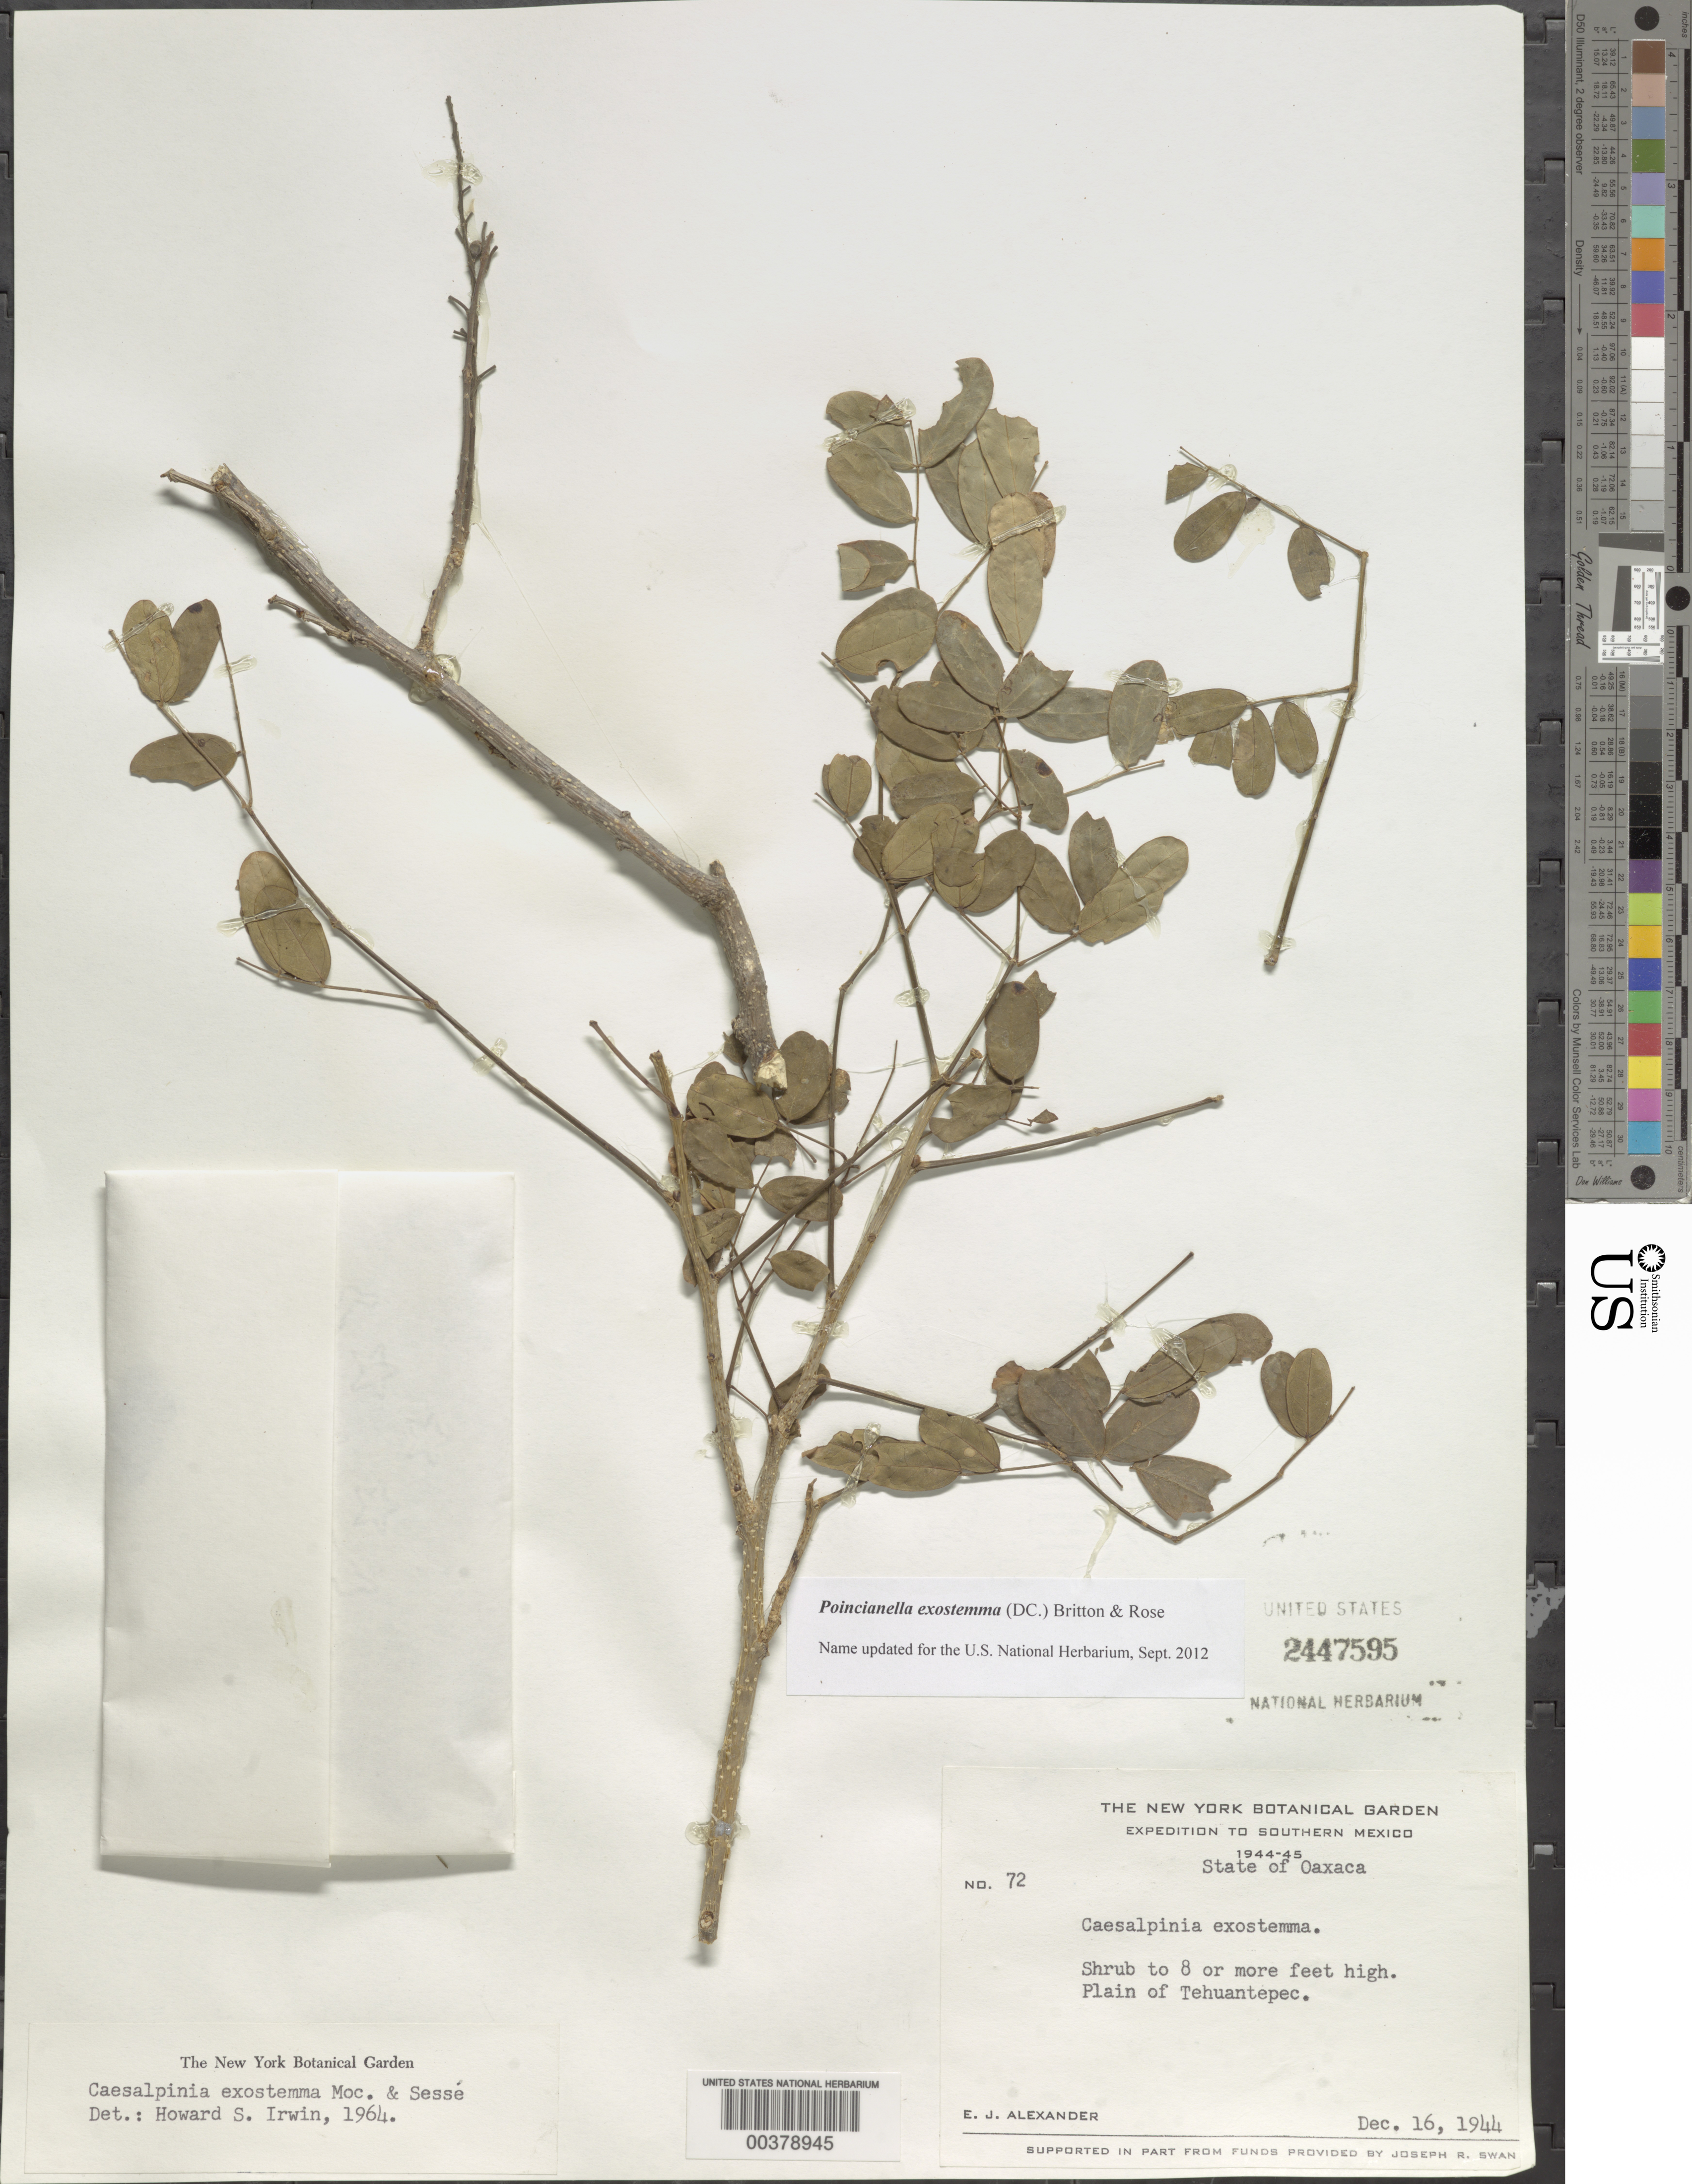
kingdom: Plantae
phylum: Tracheophyta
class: Magnoliopsida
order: Fabales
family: Fabaceae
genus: Erythrostemon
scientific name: Erythrostemon exostemma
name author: (Moc. & Sessé ex DC.) Gagnon & G.P. Lewis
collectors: E. J. Alexander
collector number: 72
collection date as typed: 16 Dec 1944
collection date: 1944-12-16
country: Mexico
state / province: Oaxaca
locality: Plain of Tehuantepec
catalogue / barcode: US 2447595